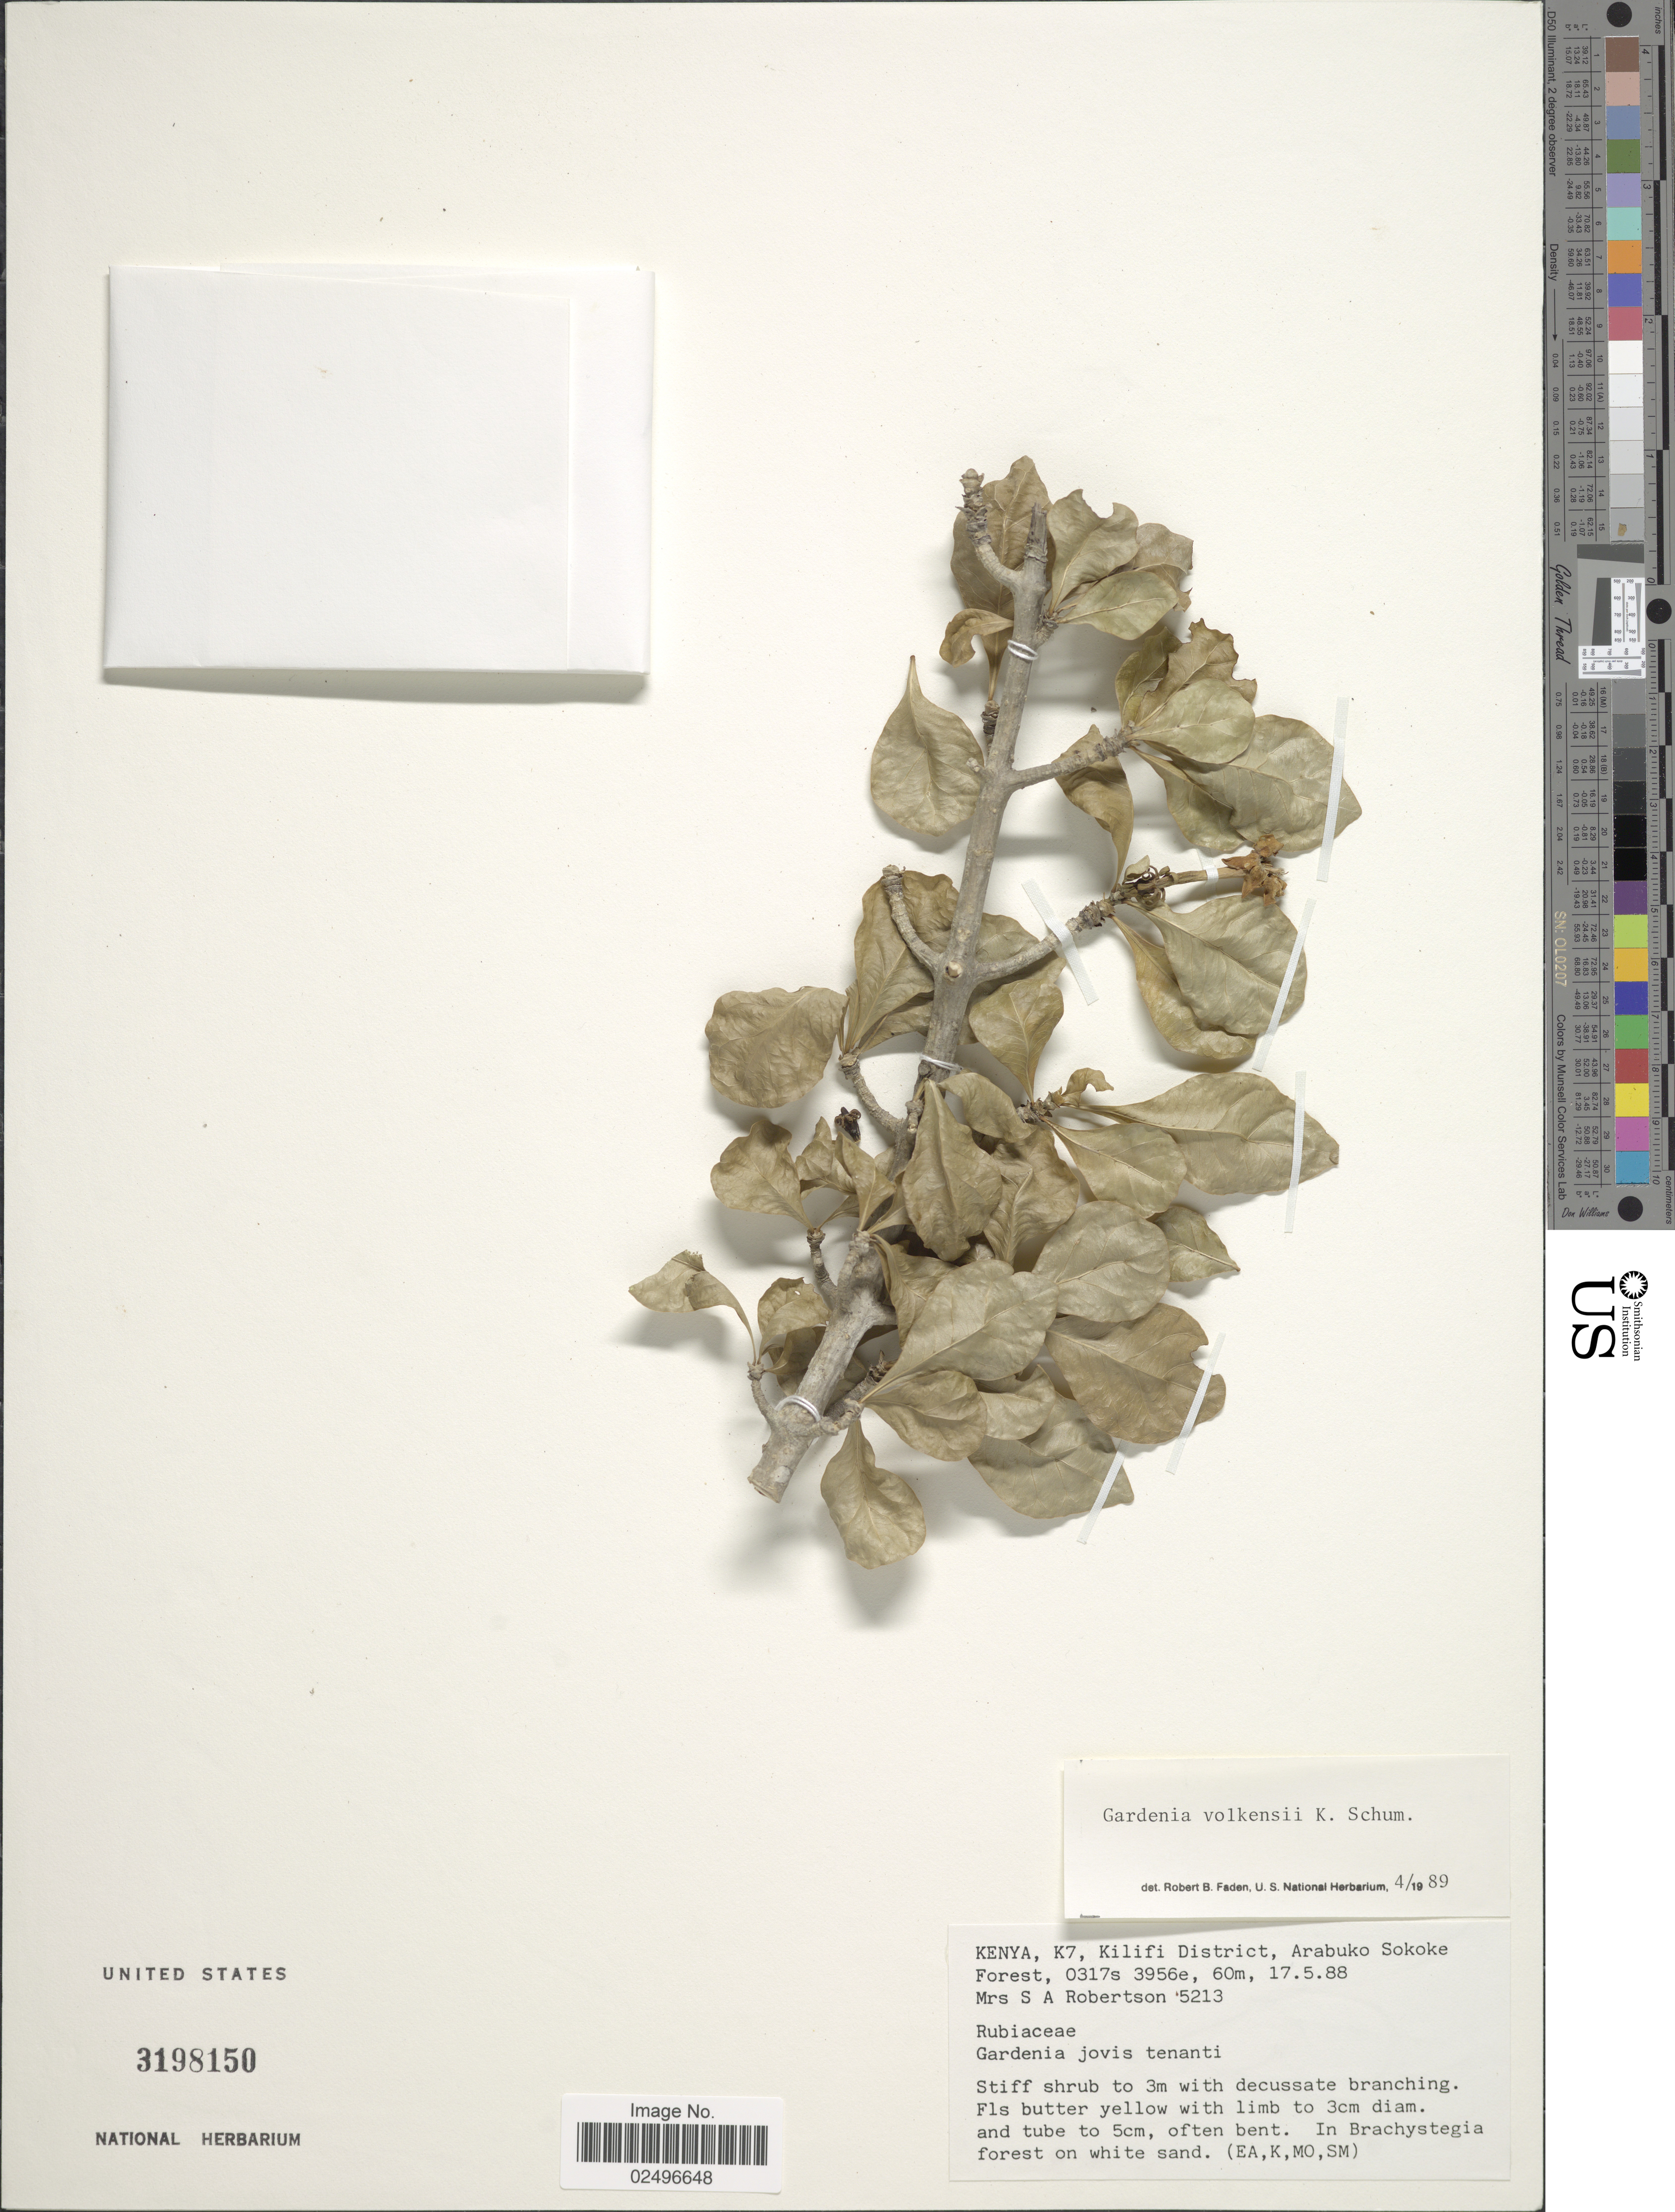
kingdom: Plantae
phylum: Tracheophyta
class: Magnoliopsida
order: Gentianales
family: Rubiaceae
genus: Gardenia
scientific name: Gardenia volkensii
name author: K. Schum.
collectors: Mrs. S. A. Robertson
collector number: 5213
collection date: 1988-05-17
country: Kenya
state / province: Kilifi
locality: K7, Kilifi District, Arabuko Sokoke Forest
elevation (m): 60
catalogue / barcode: US 3198150